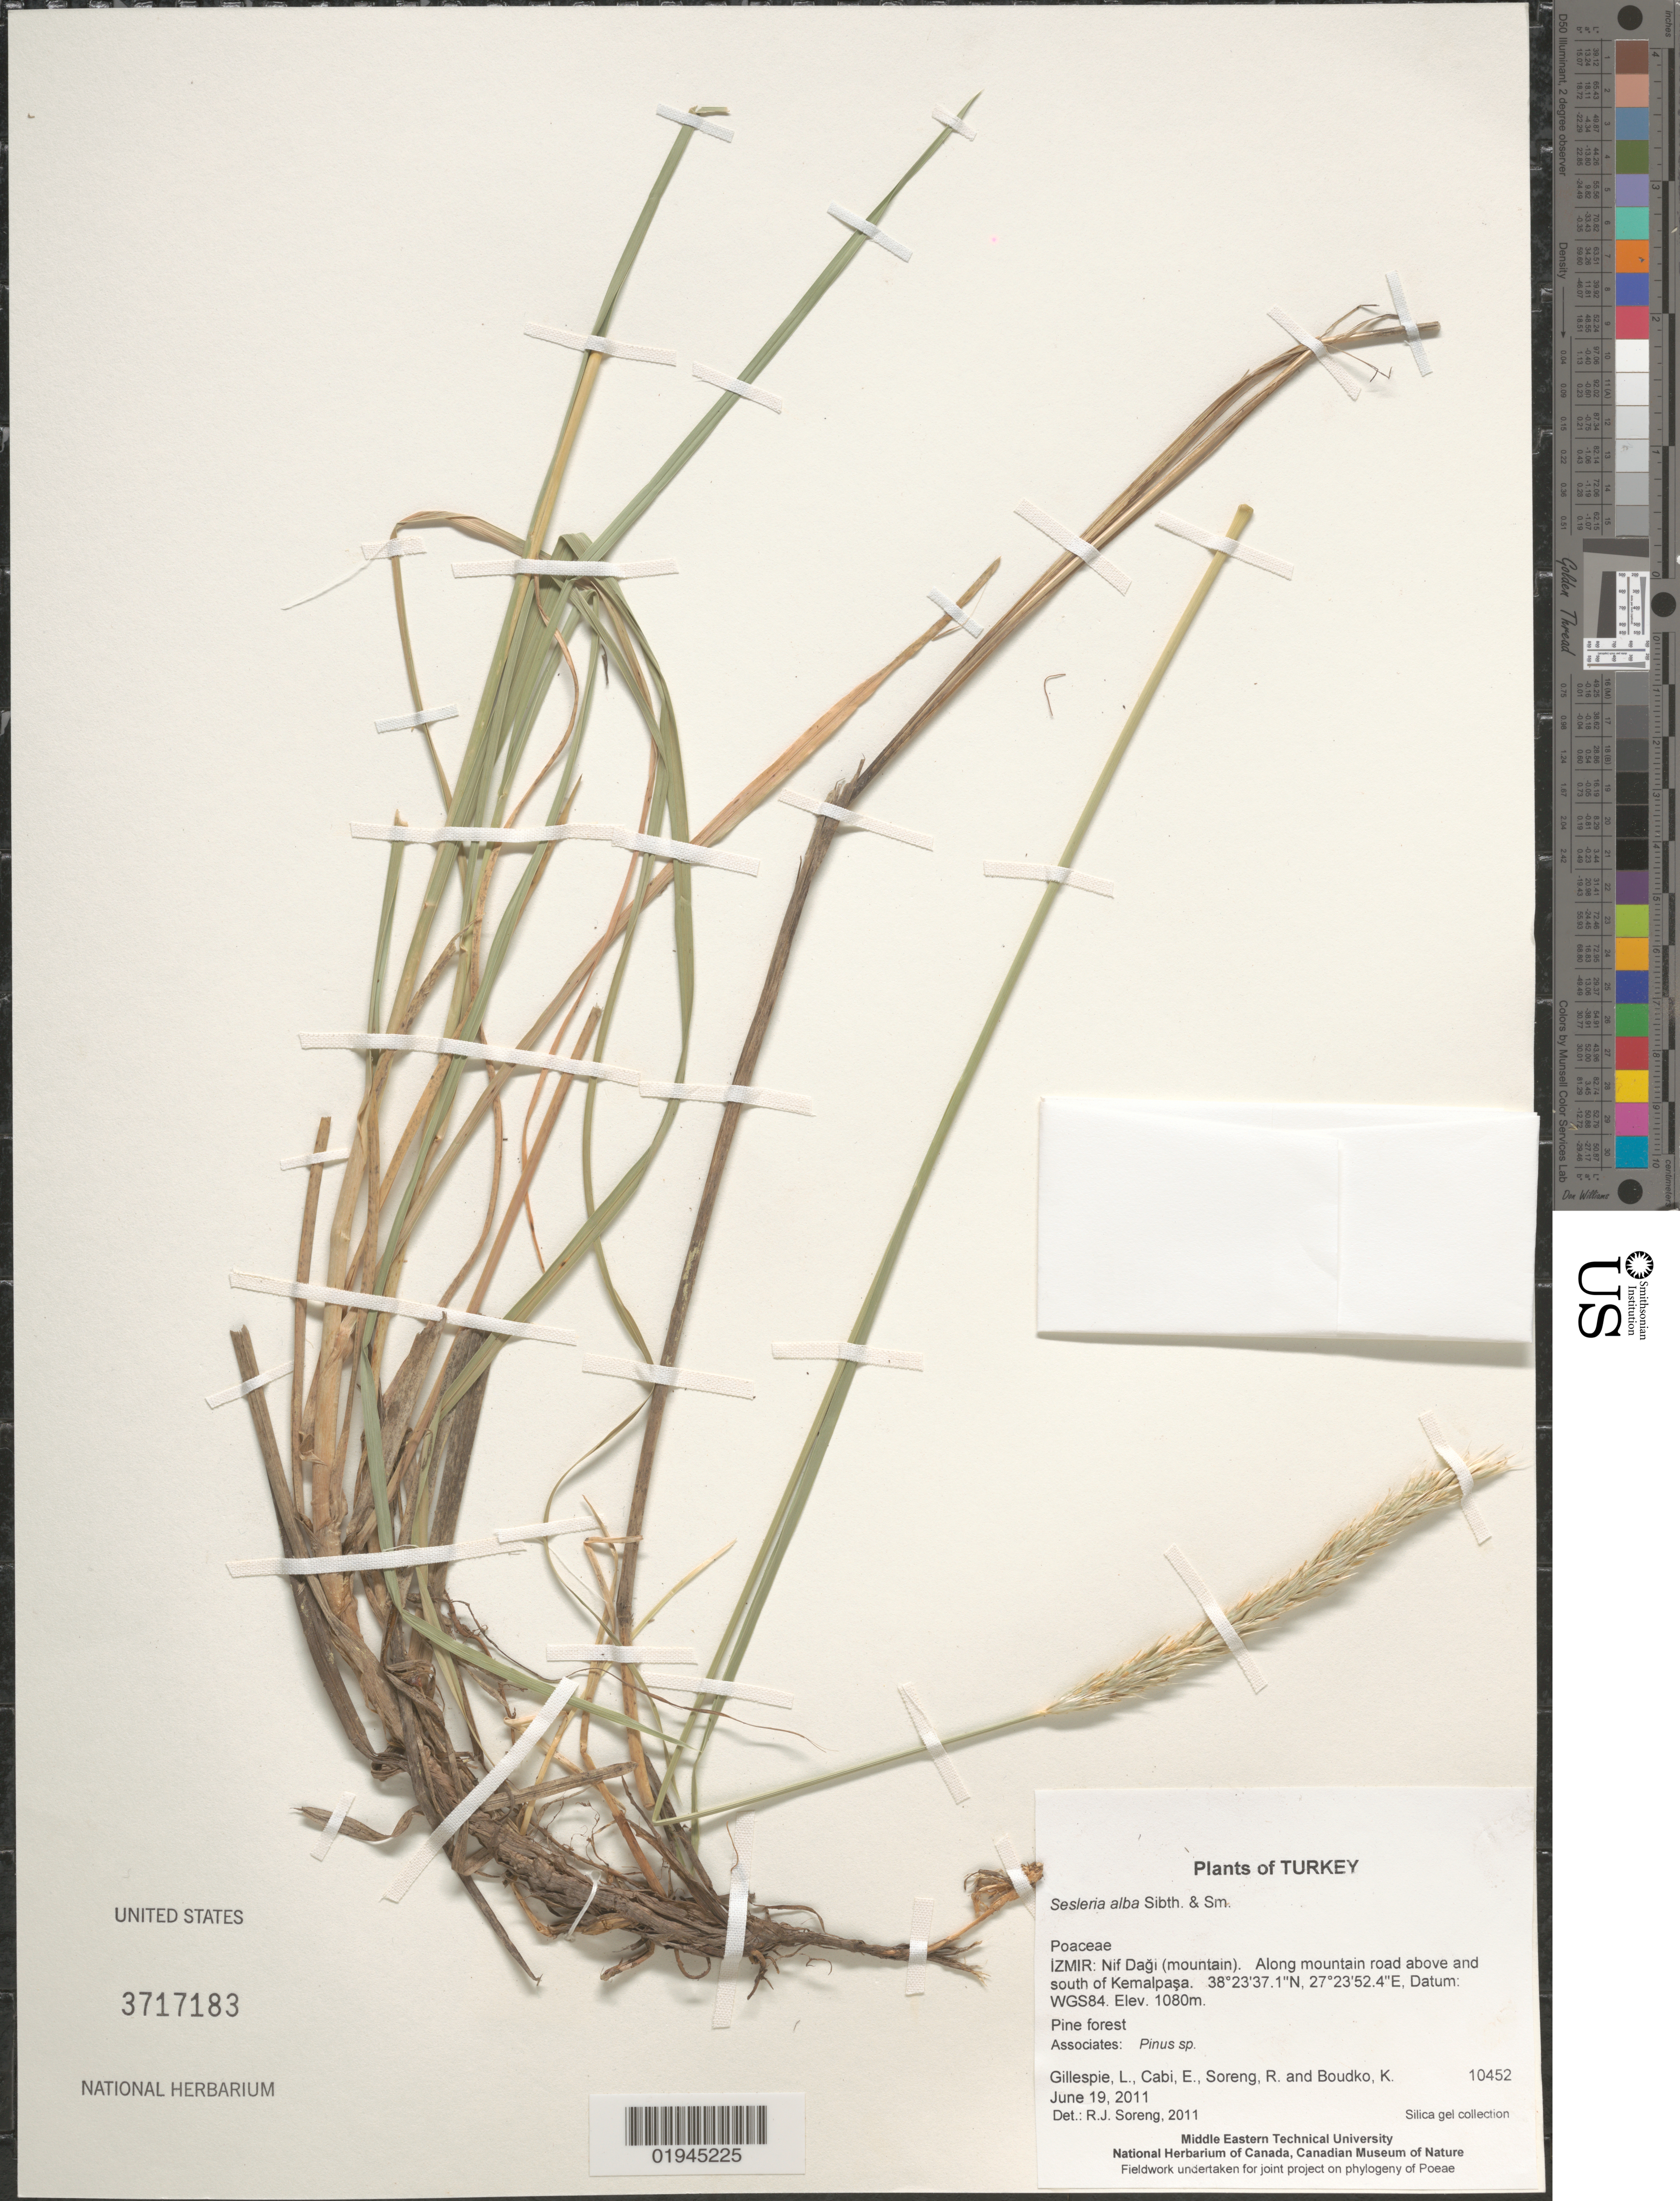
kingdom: Plantae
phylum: Tracheophyta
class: Liliopsida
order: Poales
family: Poaceae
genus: Sesleria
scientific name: Sesleria alba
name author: Sibth. & Sm.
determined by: Soreng, Robert J., Research Associate (BOT), Smithsonian Institution - National Museum of Natural History (UNITED STATES)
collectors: L. J. Gillespie, E. Cabi, R. J. Soreng & K. Boudko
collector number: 10452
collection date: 2011-06-19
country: Turkey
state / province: Izmir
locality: Nif Dagi (mountain). Along mountain road above and south of Kemalpasa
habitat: Pine forest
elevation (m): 1080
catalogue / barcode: US 3717183